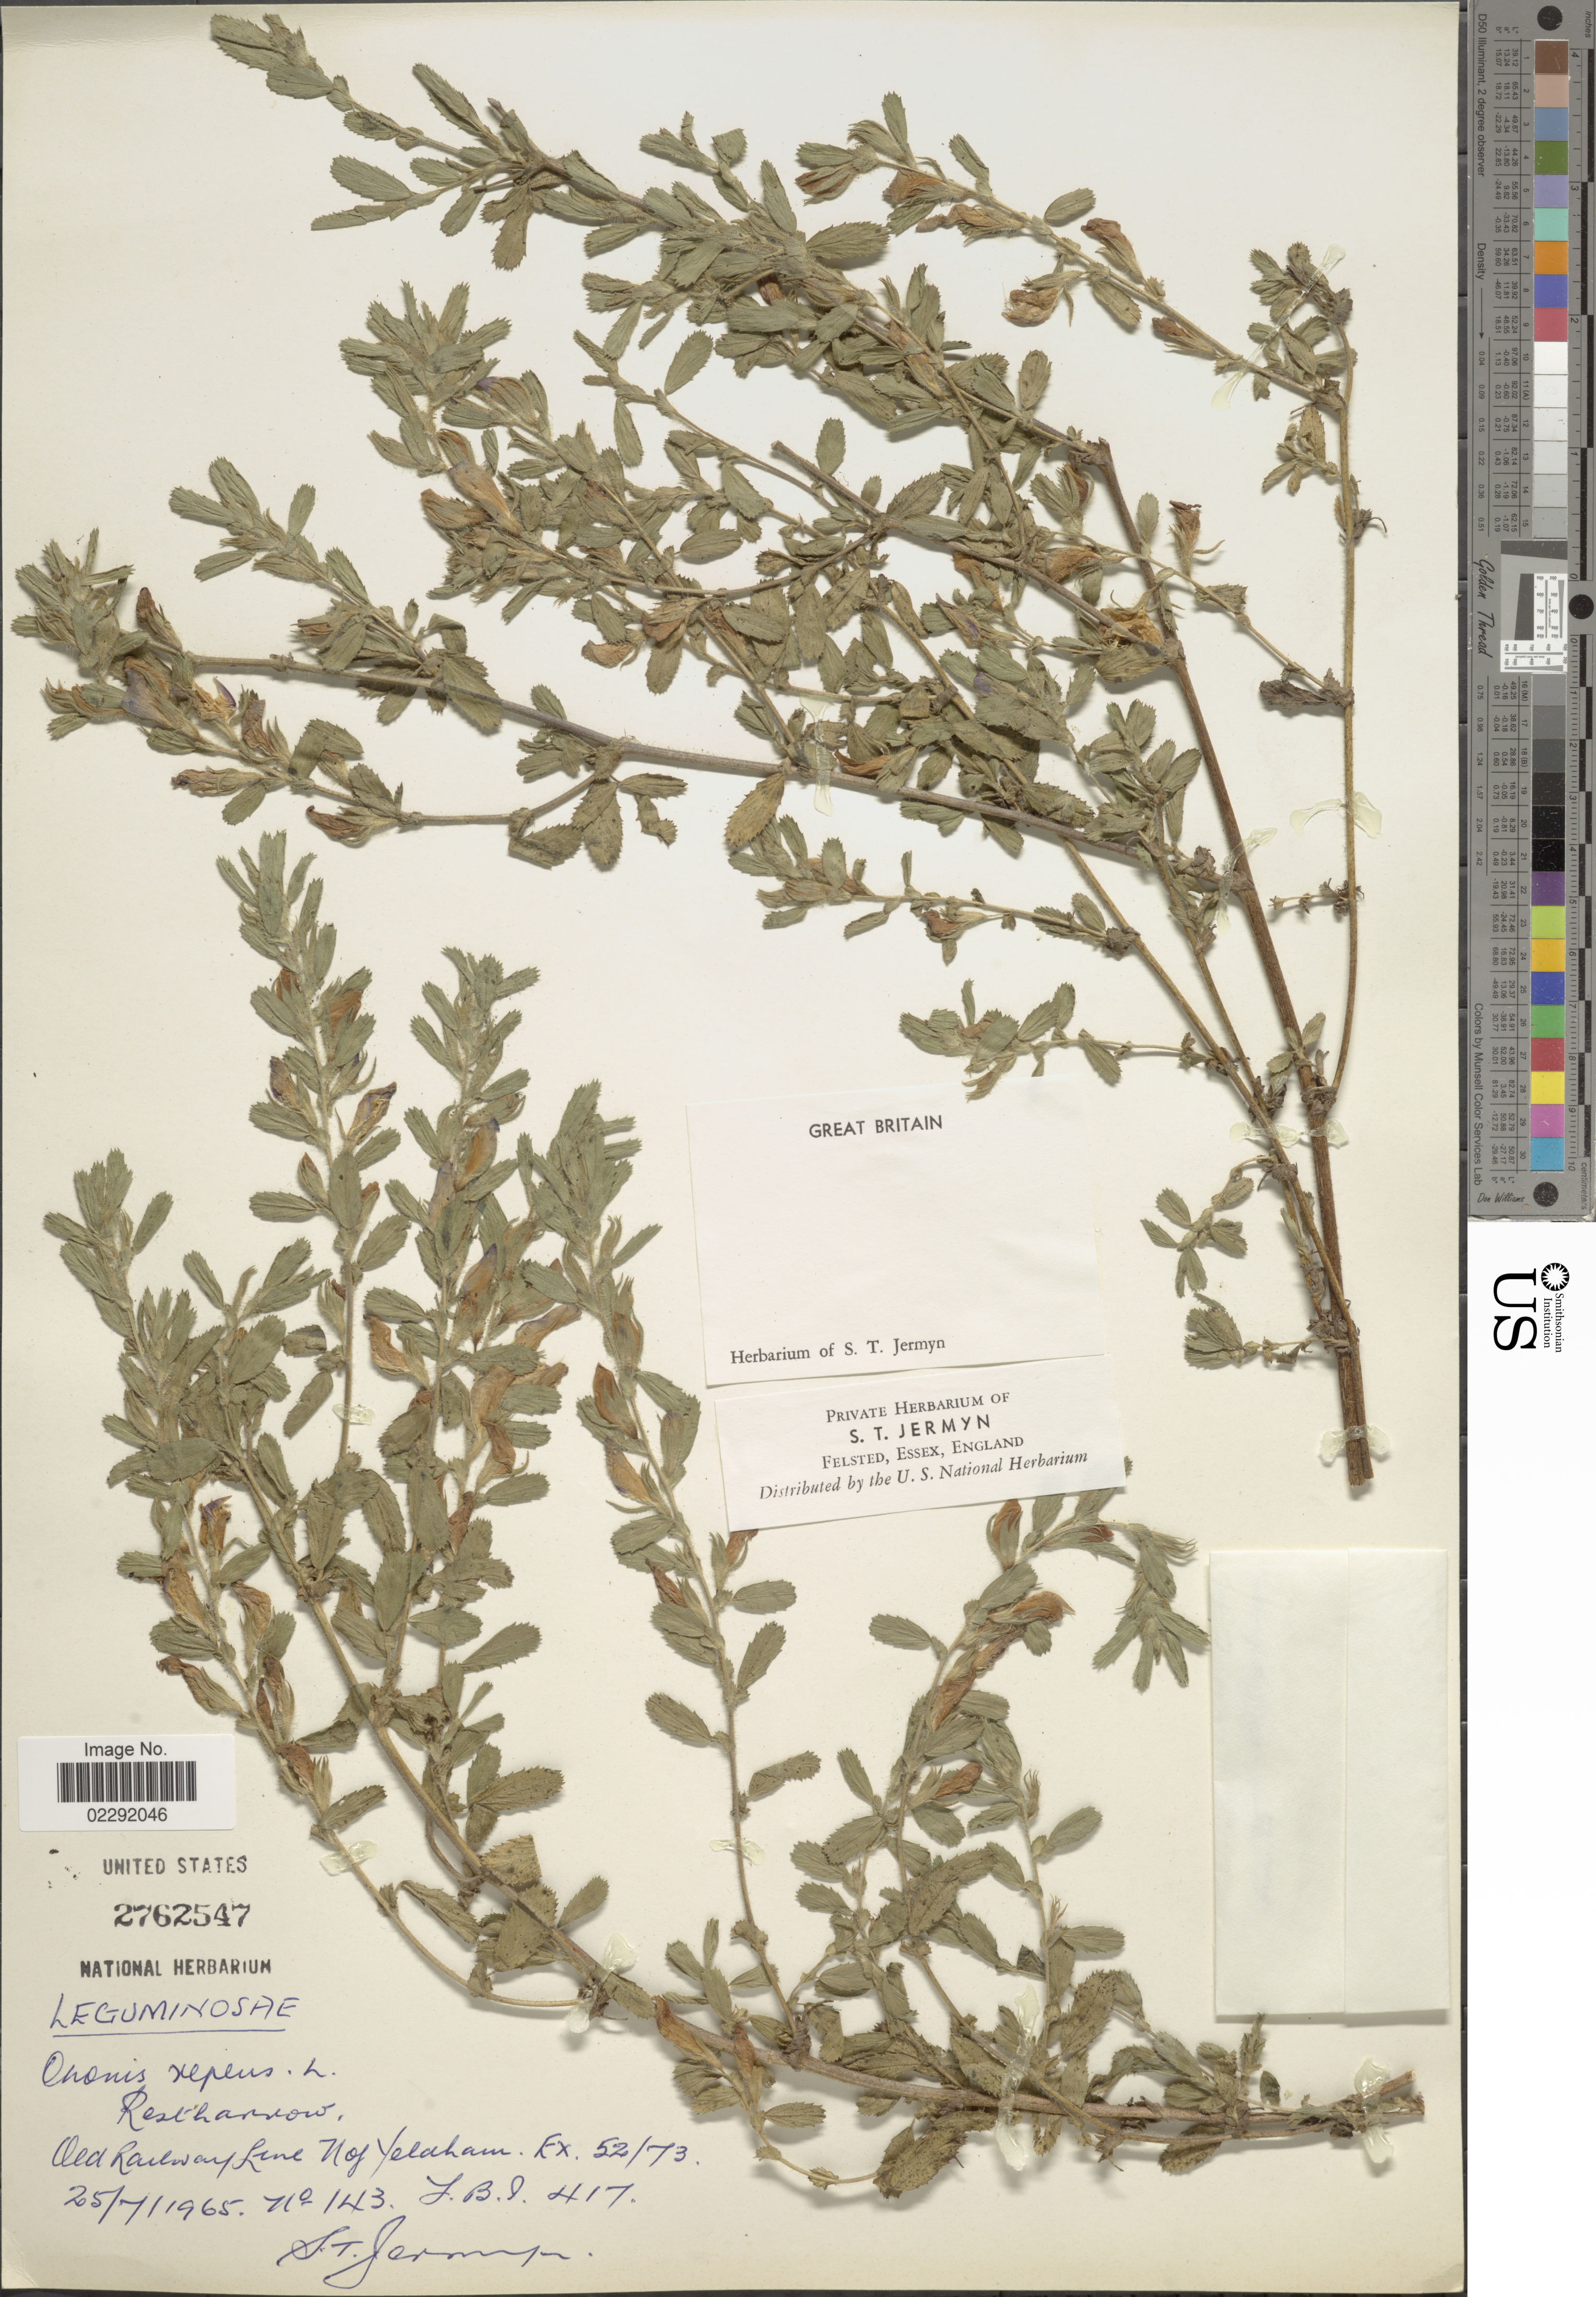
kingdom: Plantae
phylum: Tracheophyta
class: Magnoliopsida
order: Fabales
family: Fabaceae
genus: Ononis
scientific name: Ononis repens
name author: L.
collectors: S. Jermyn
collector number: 143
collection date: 1965-07-25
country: United Kingdom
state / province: England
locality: Great Brittain, Old Railway Line N of Yeldham, Ex. 52/73.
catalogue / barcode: US 2762547